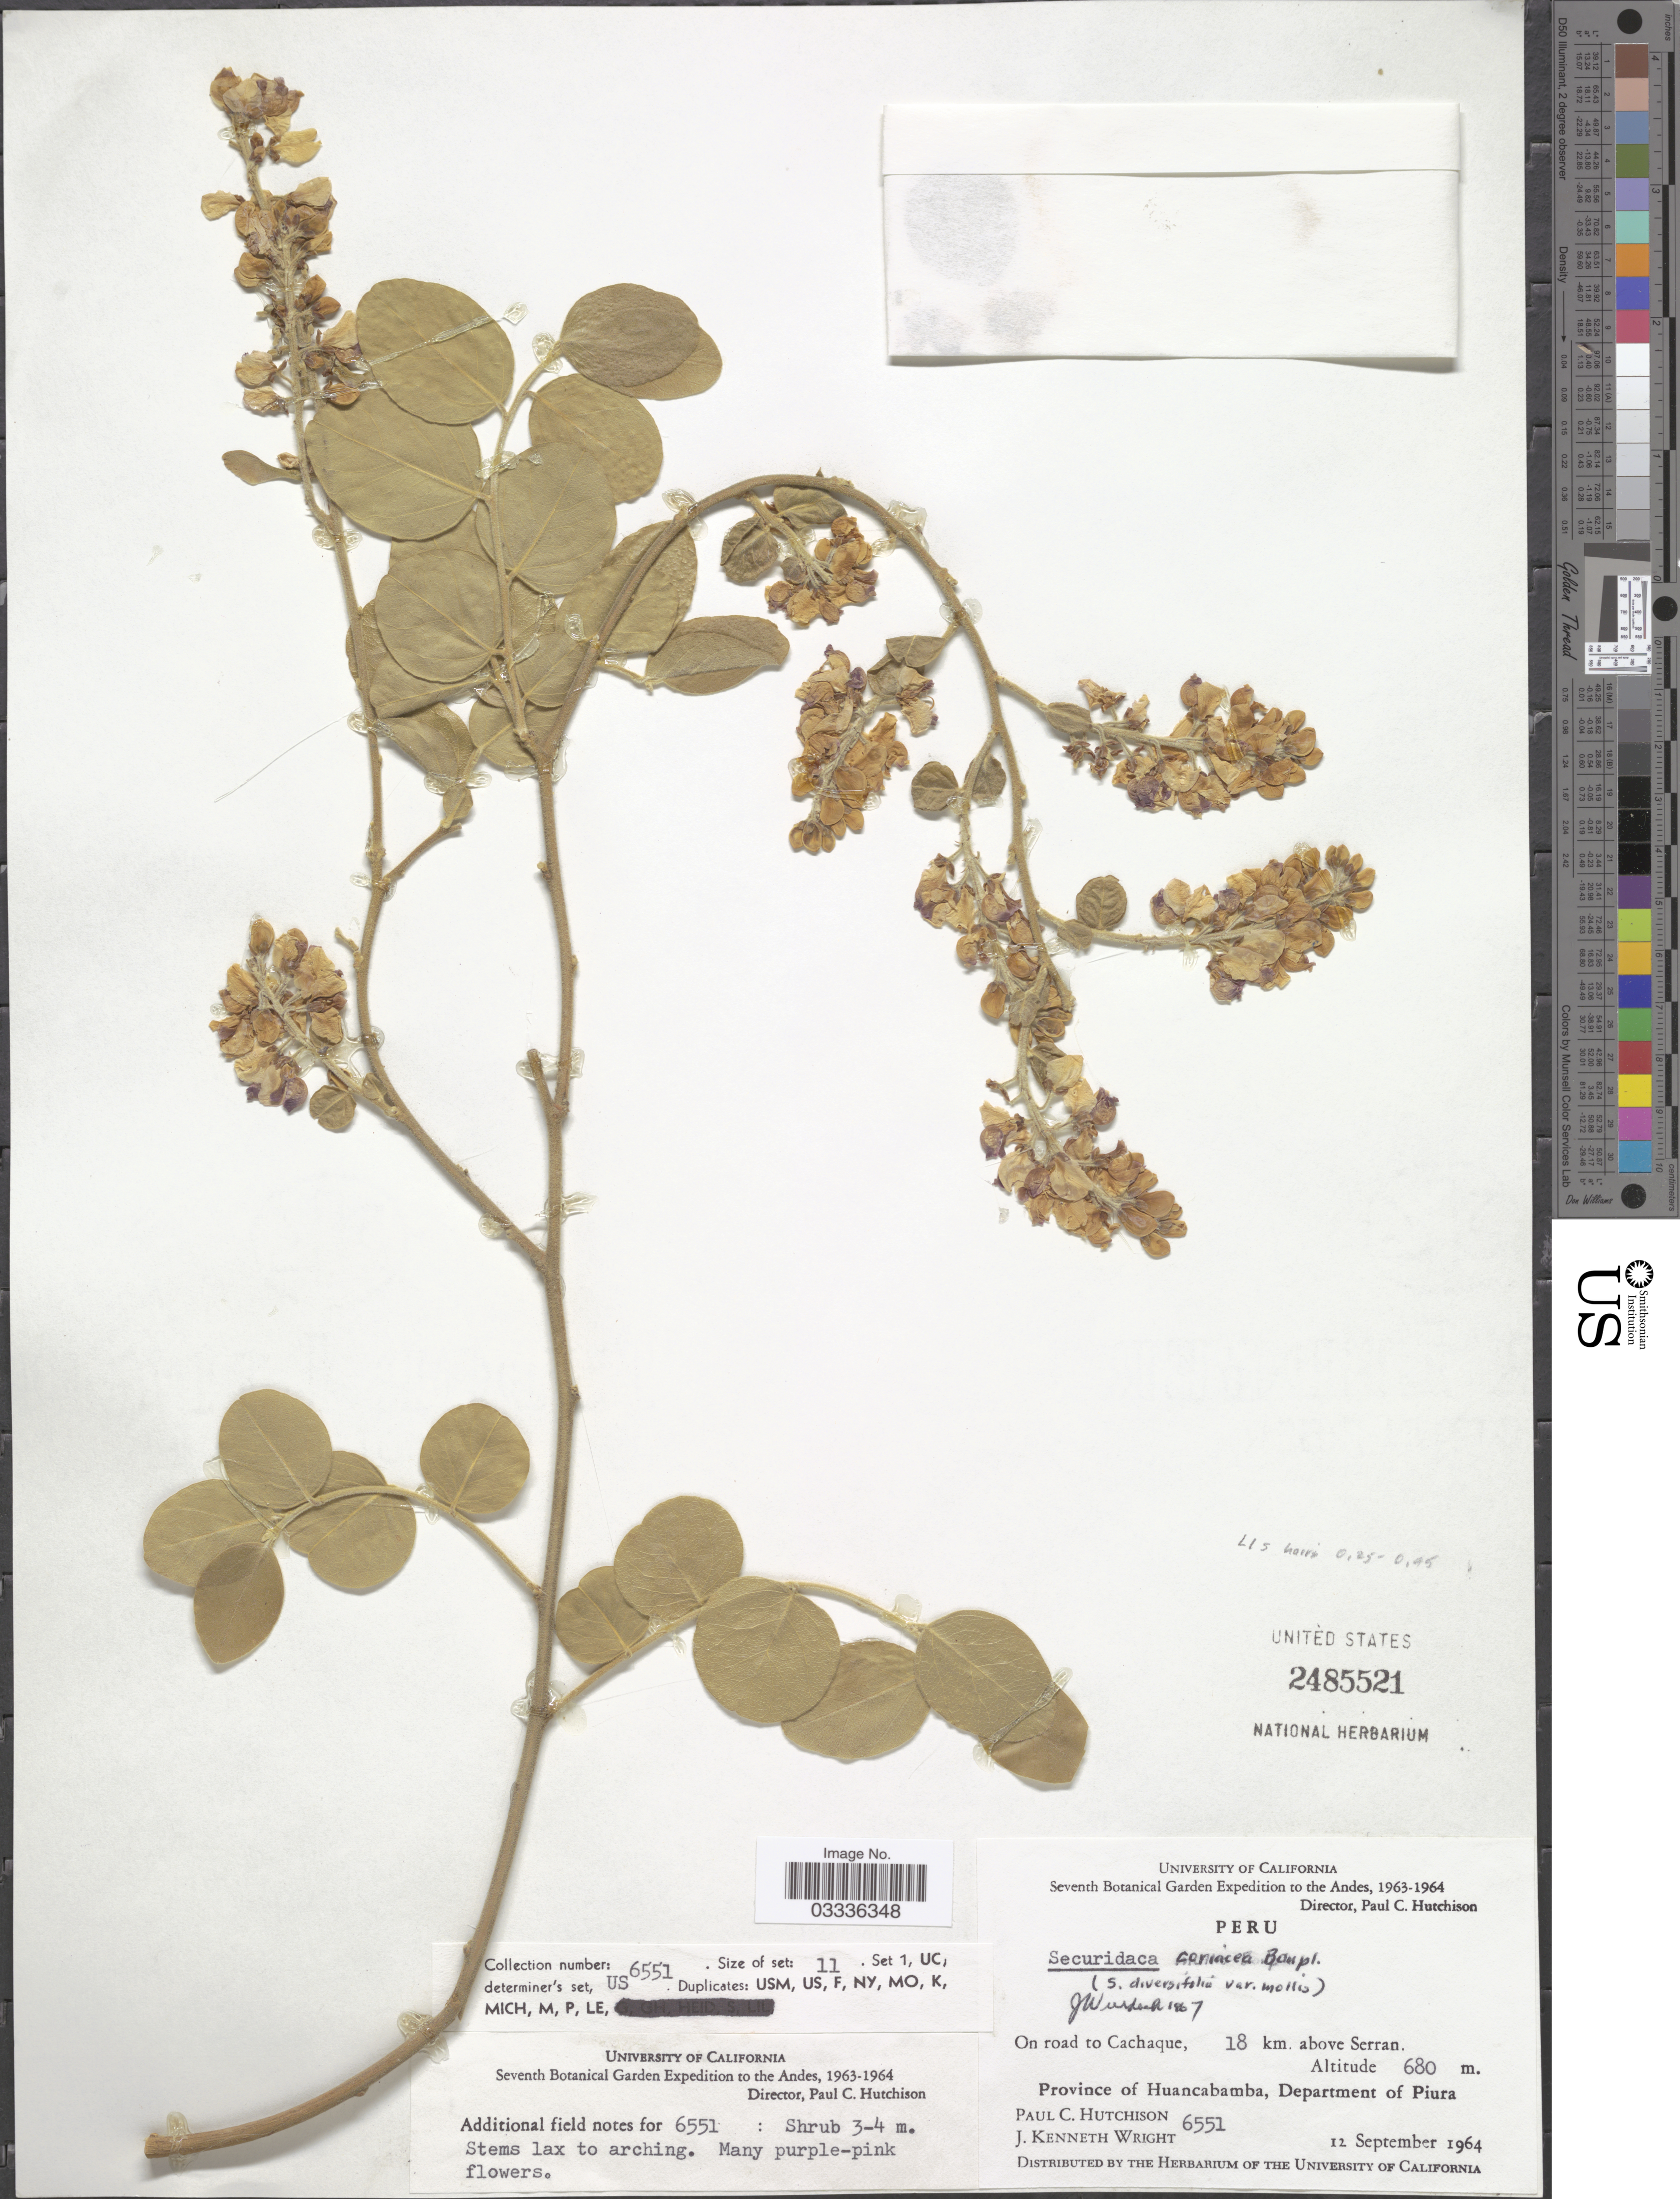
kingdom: Plantae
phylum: Tracheophyta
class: Magnoliopsida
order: Fabales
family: Polygalaceae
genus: Securidaca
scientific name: Securidaca coriacea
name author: Bonpl. ex Steud.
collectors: P. C. Hutchison & J. K. Wright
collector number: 6551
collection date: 1964-09-12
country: Peru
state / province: Piura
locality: Andes. On road to Cachaque, 18 km. above Serran. Province of Huancabamba, Department of Piura.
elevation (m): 680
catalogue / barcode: US 2485521